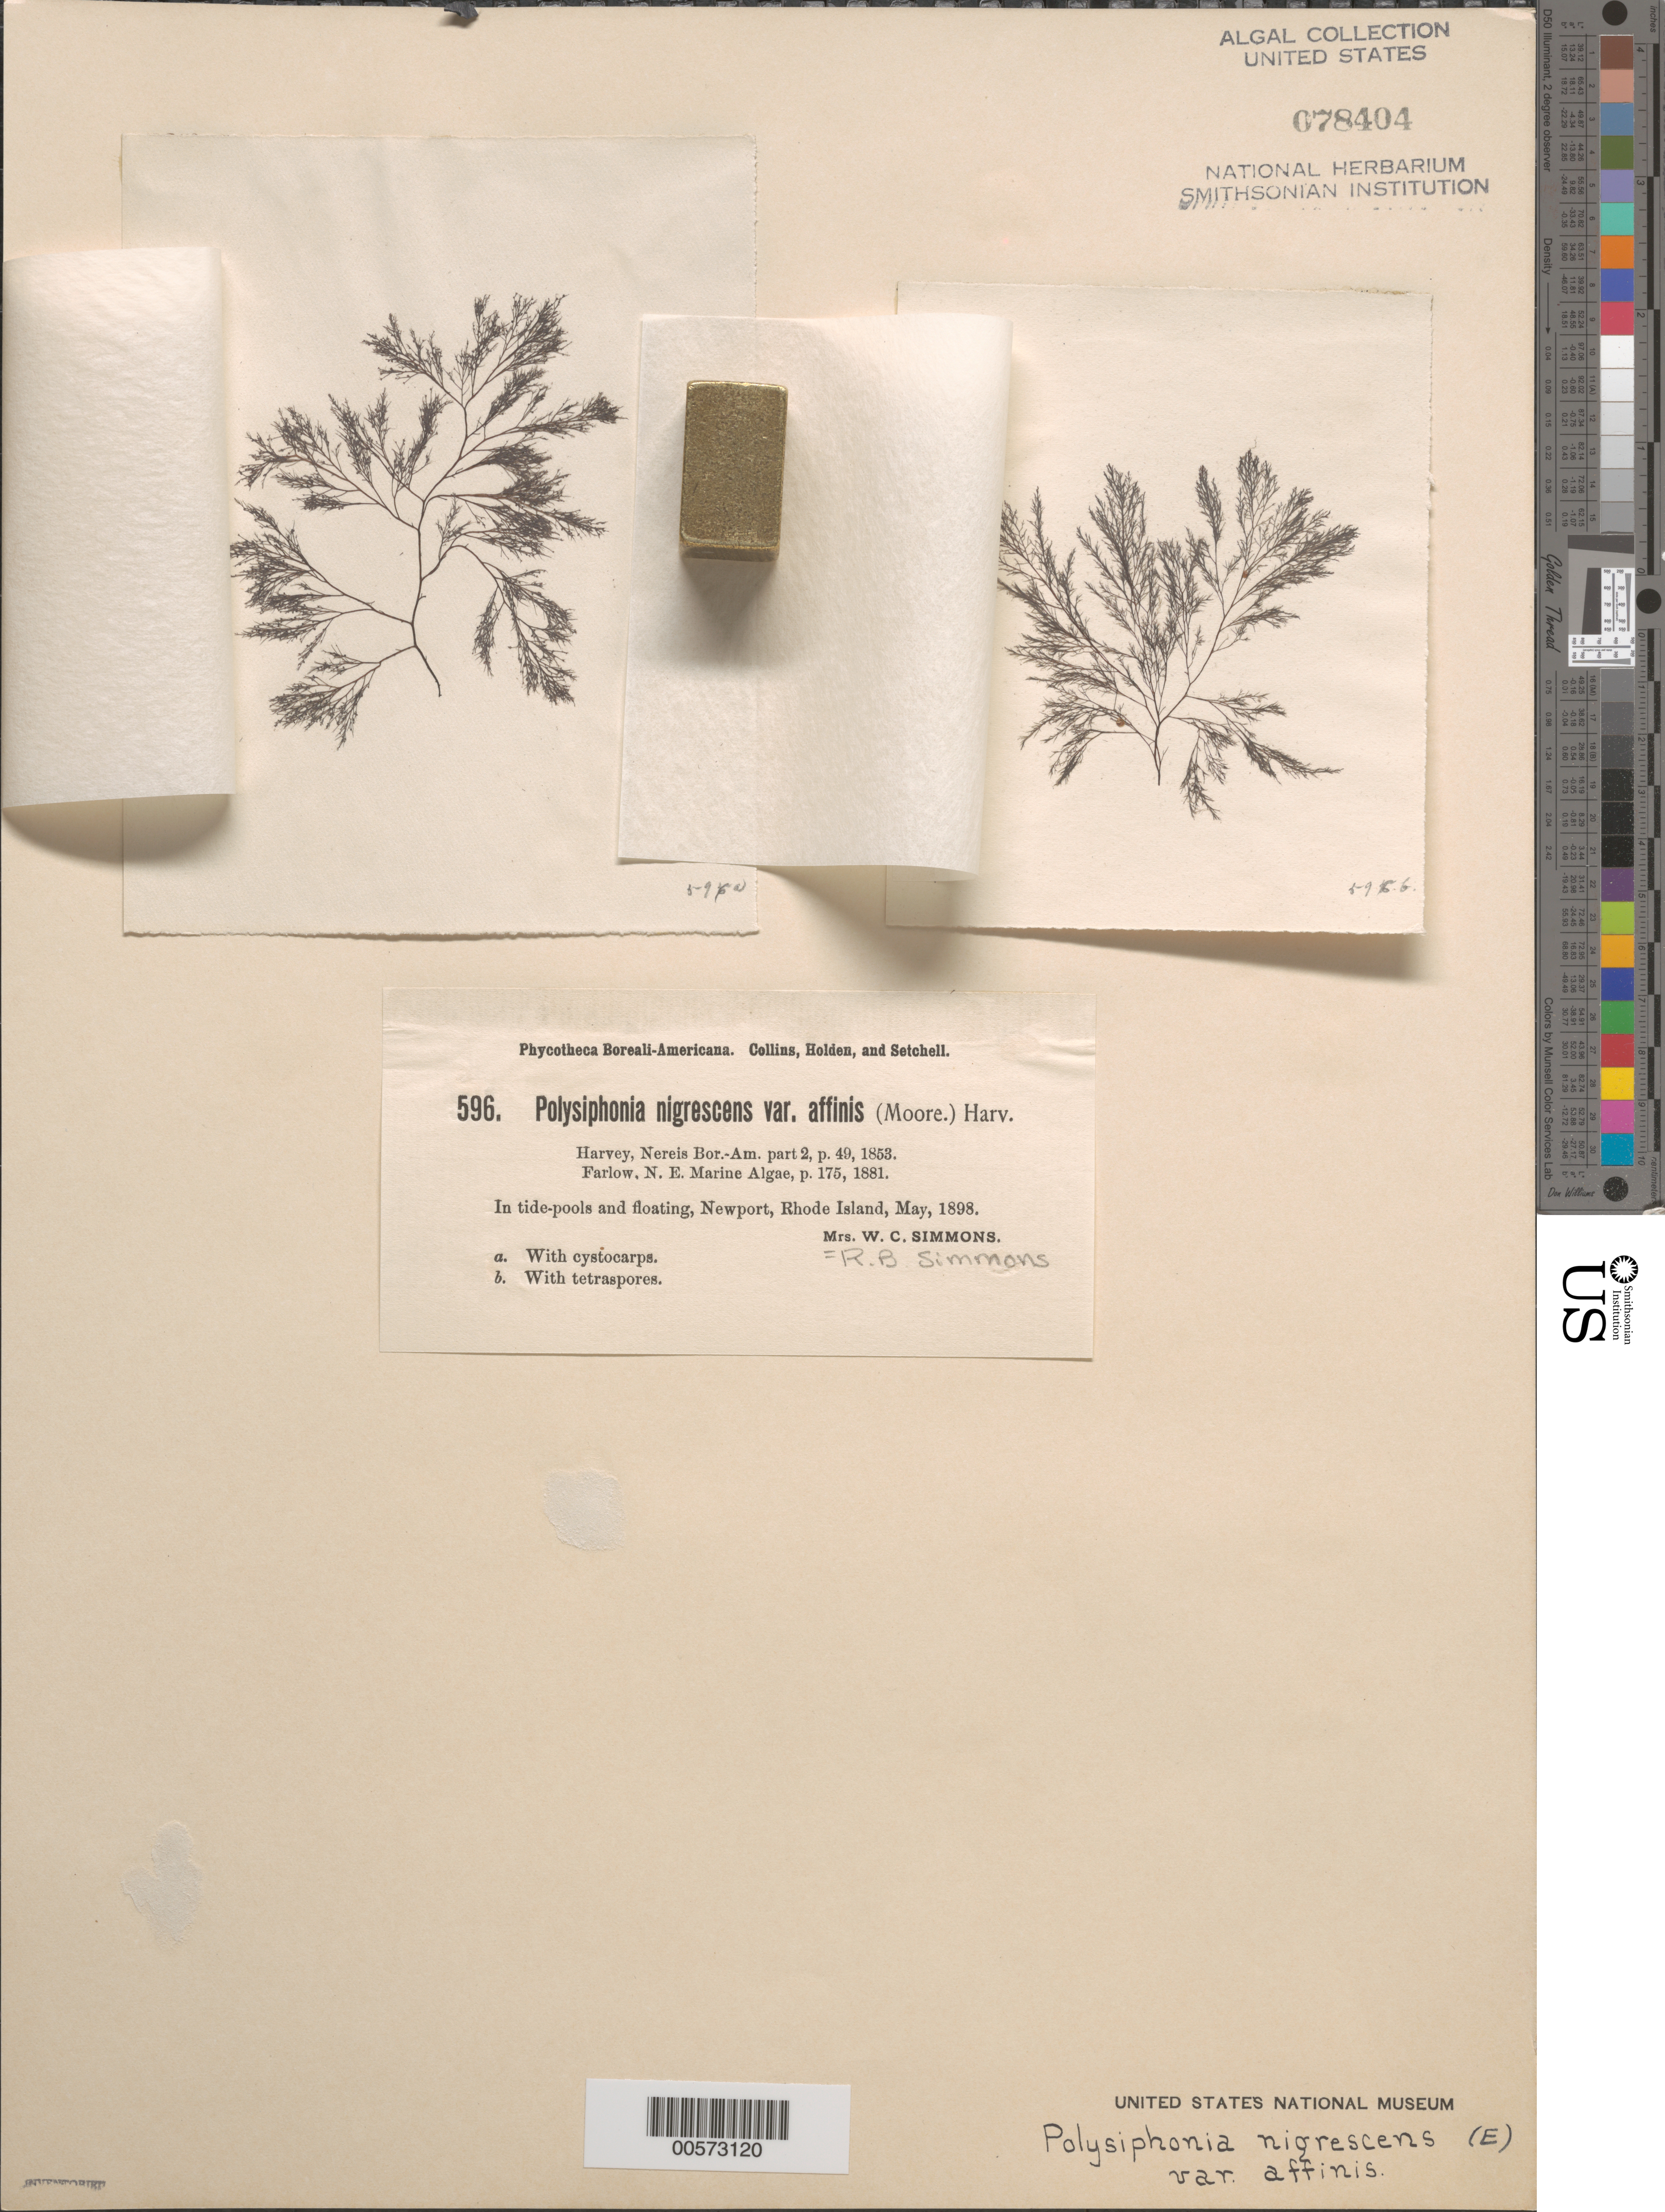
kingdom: Plantae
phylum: Rhodophyta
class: Florideophyceae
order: Ceramiales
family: Rhodomelaceae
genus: Vertebrata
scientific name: Vertebrata fucoides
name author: (Hudson) Kuntze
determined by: Algae name updating Project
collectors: R. B. Simmons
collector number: PB-A 596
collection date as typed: May 1898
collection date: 1898-05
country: United States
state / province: Rhode Island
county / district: Newport County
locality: Newport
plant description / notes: Collins, Holden & Setchell, Phycotheca Boreali-Americana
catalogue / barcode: US 78404